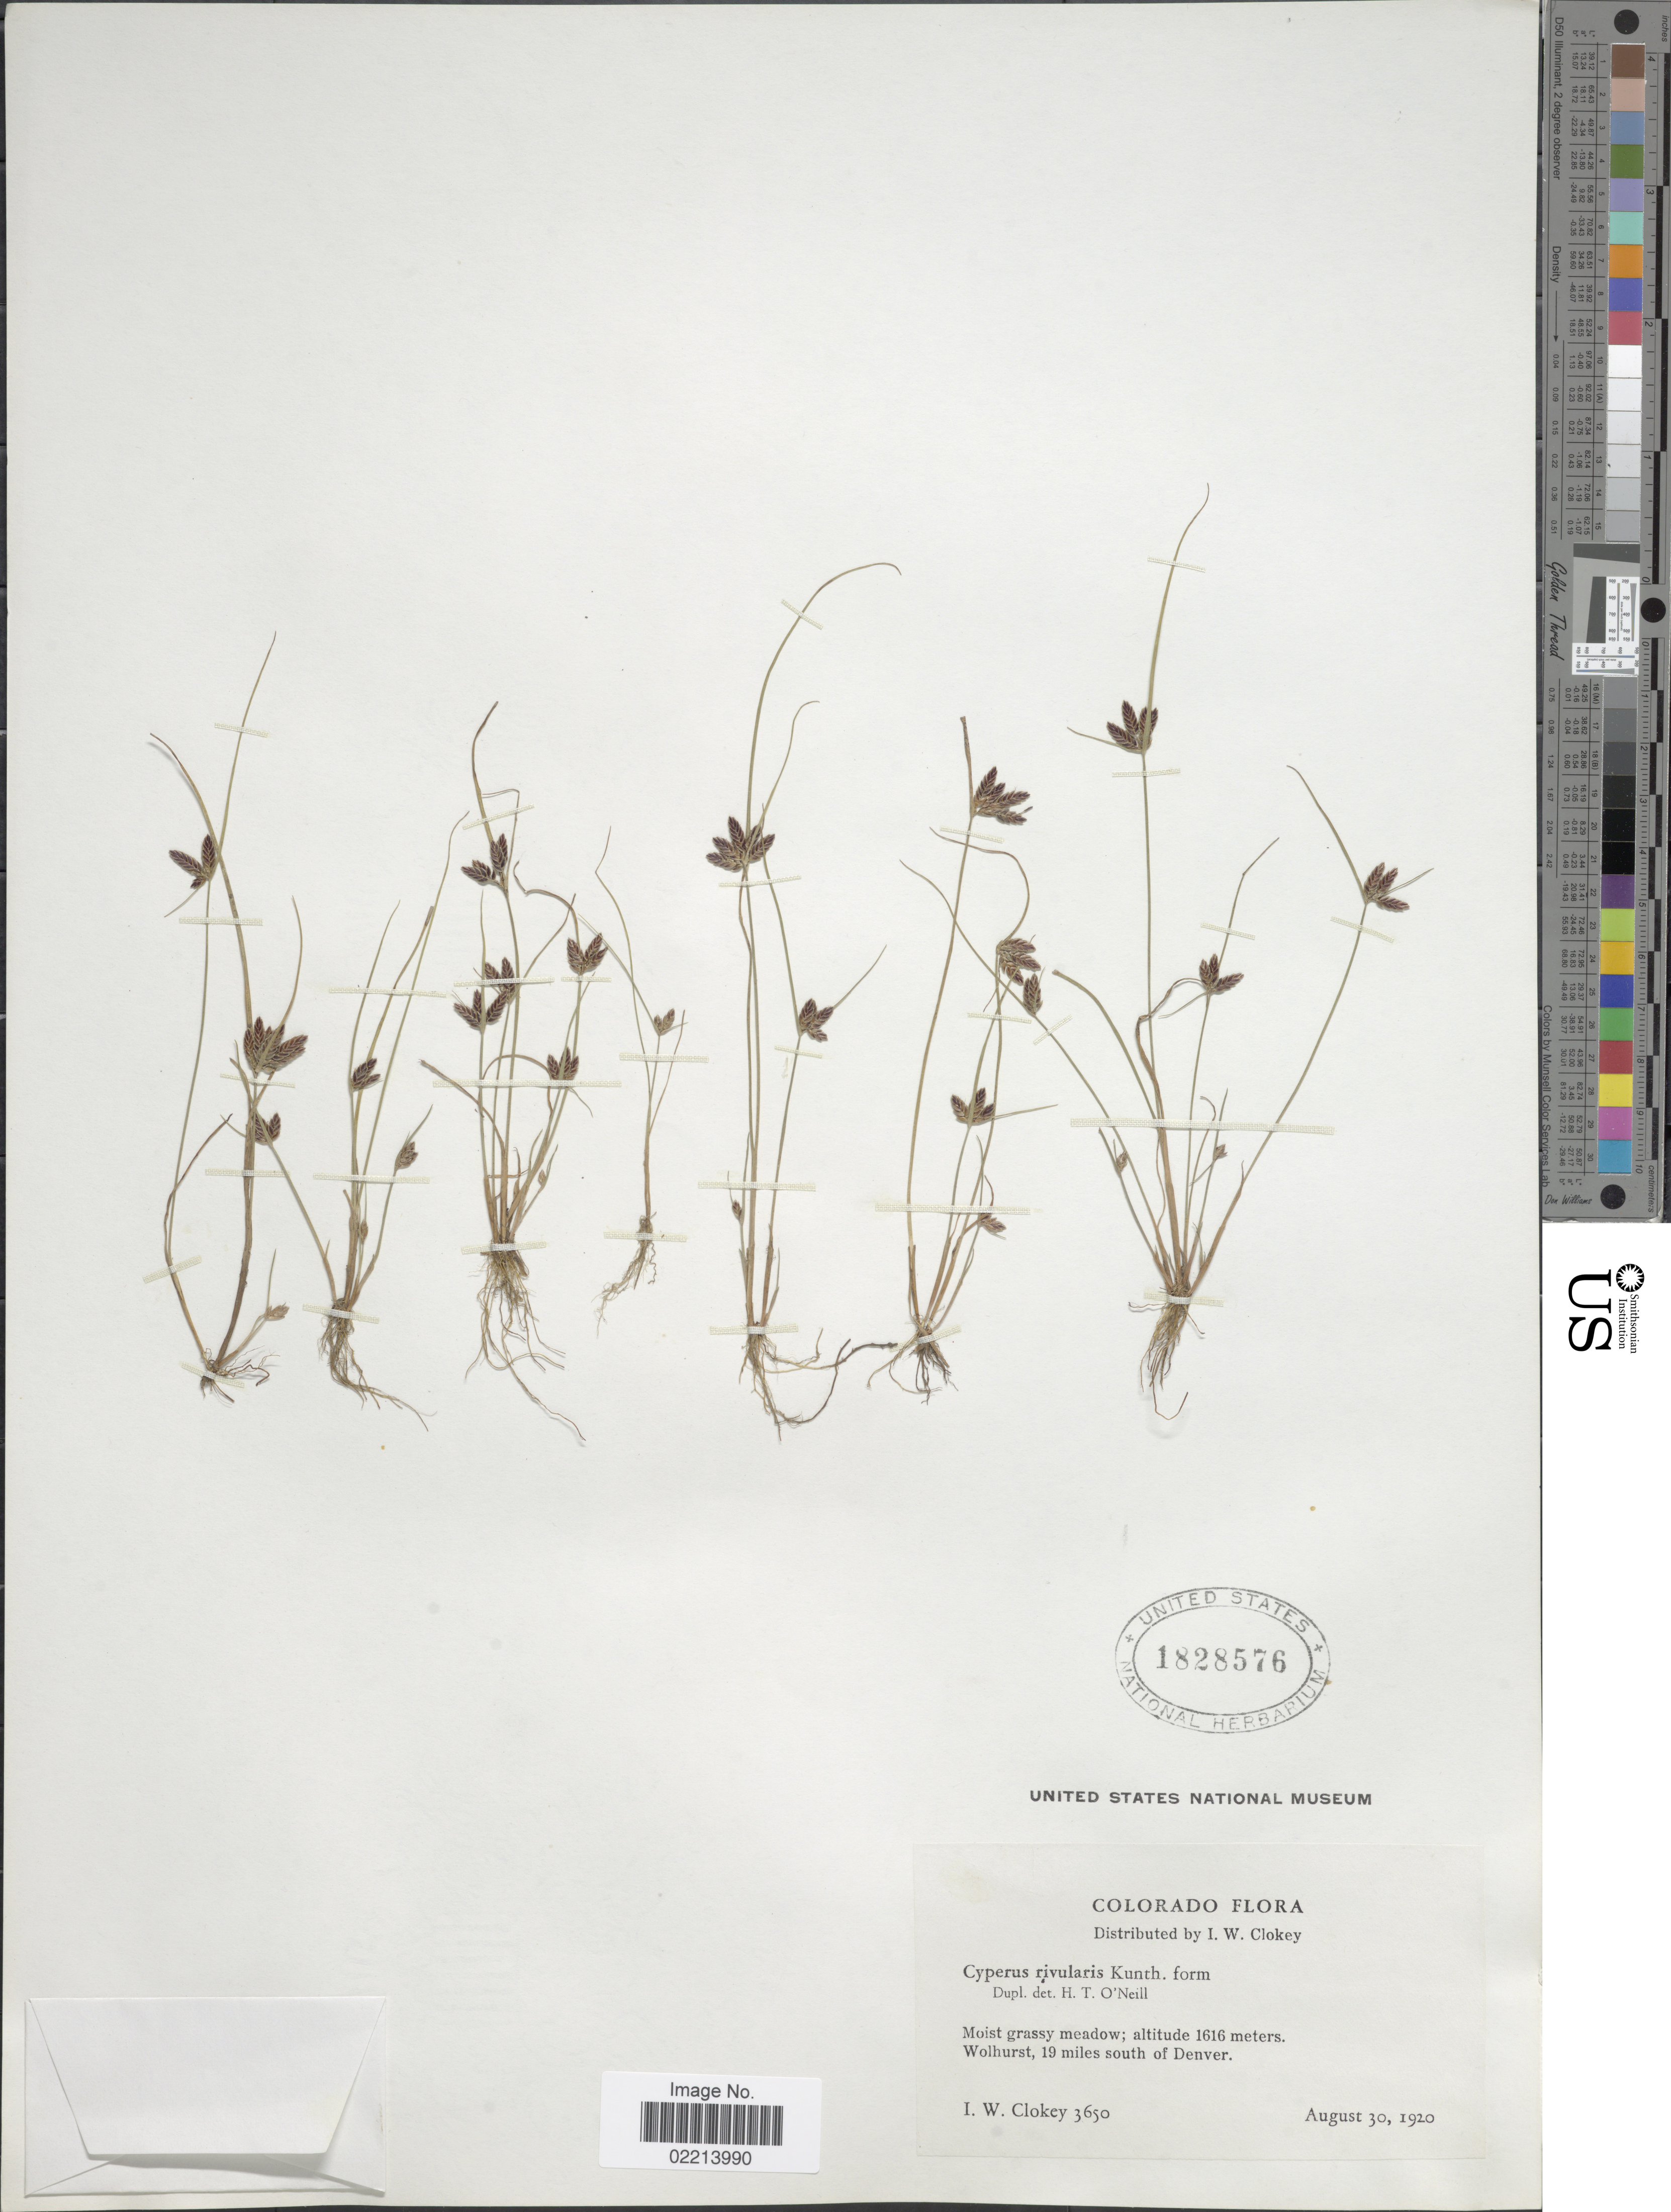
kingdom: Plantae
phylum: Tracheophyta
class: Liliopsida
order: Poales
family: Cyperaceae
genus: Cyperus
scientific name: Cyperus bipartitus Torr.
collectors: I. W. Clokey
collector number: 3650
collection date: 1920-08-30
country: United States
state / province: Colorado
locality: Moist grassy meadow; Wolhurst, 19 miles south of Denver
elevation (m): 1616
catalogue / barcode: US 1828576